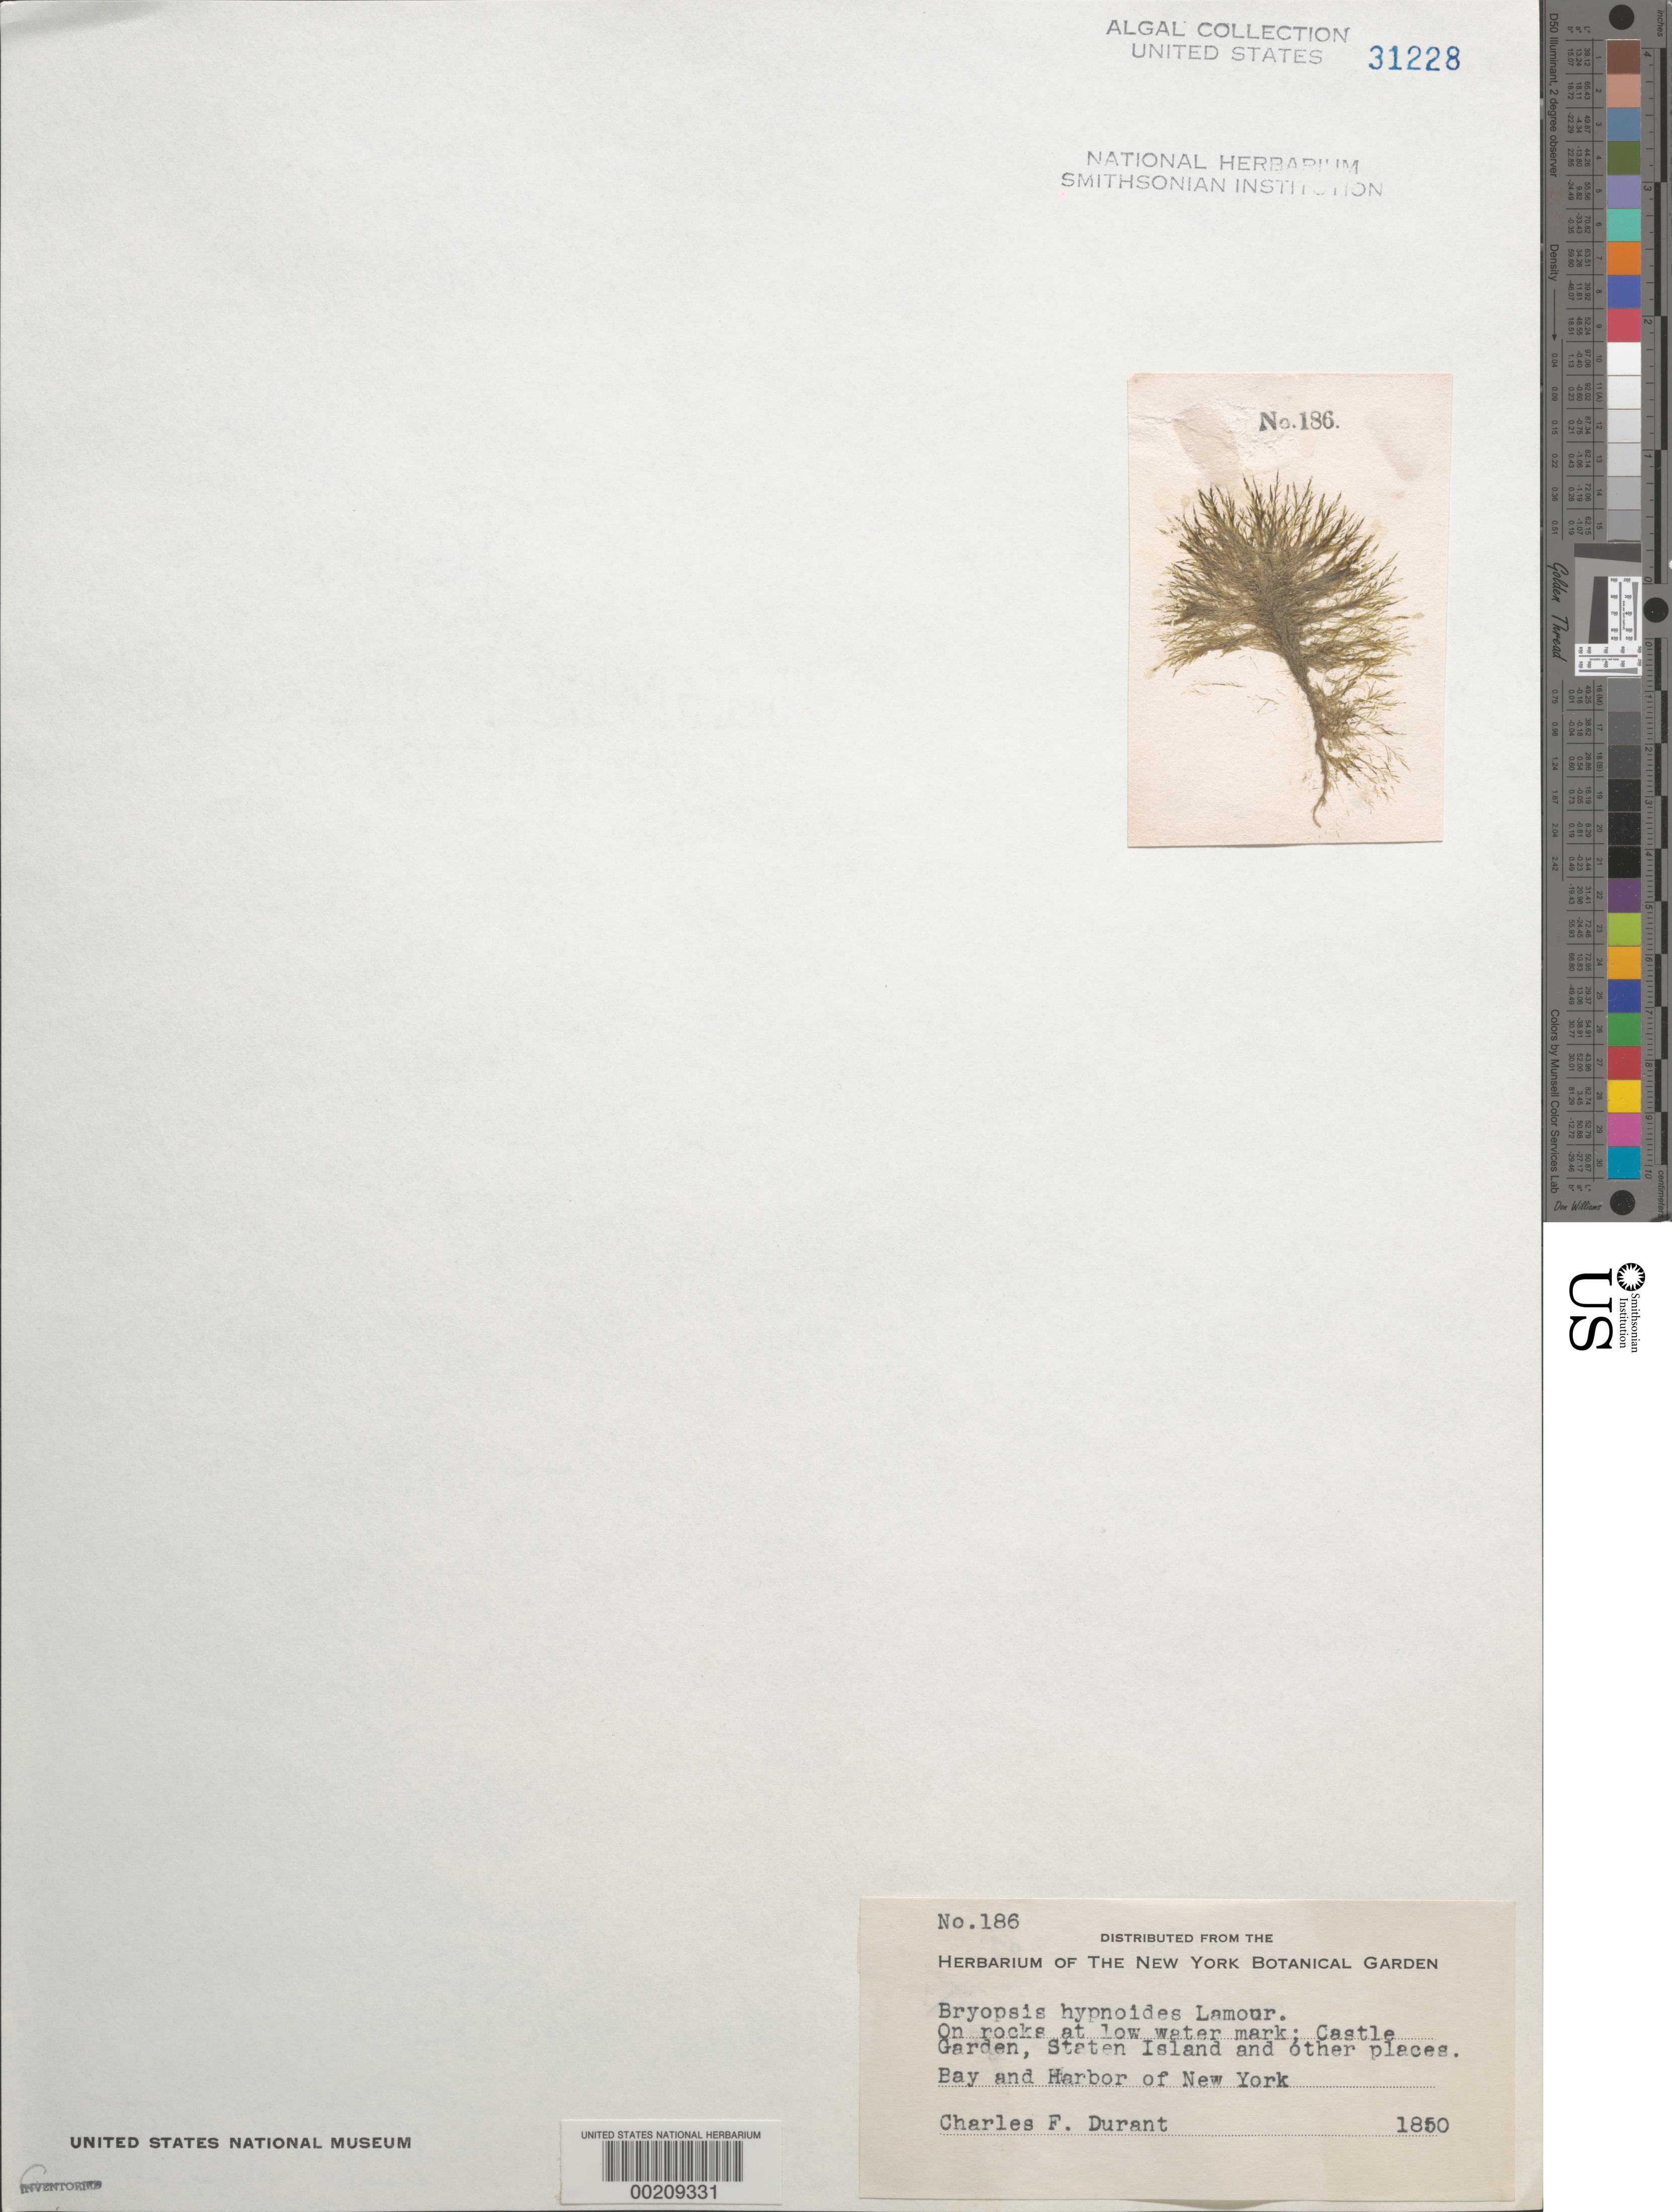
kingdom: Plantae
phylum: Chlorophyta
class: Ulvophyceae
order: Bryopsidales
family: Bryopsidaceae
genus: Bryopsis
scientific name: Bryopsis hypnoides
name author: J.V.Lamouroux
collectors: C. Durant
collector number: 186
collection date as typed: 1850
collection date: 1850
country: United States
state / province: New York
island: Staten Island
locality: New York Harbor and New York Bay, Castle Garden, etc.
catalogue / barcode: US 31228